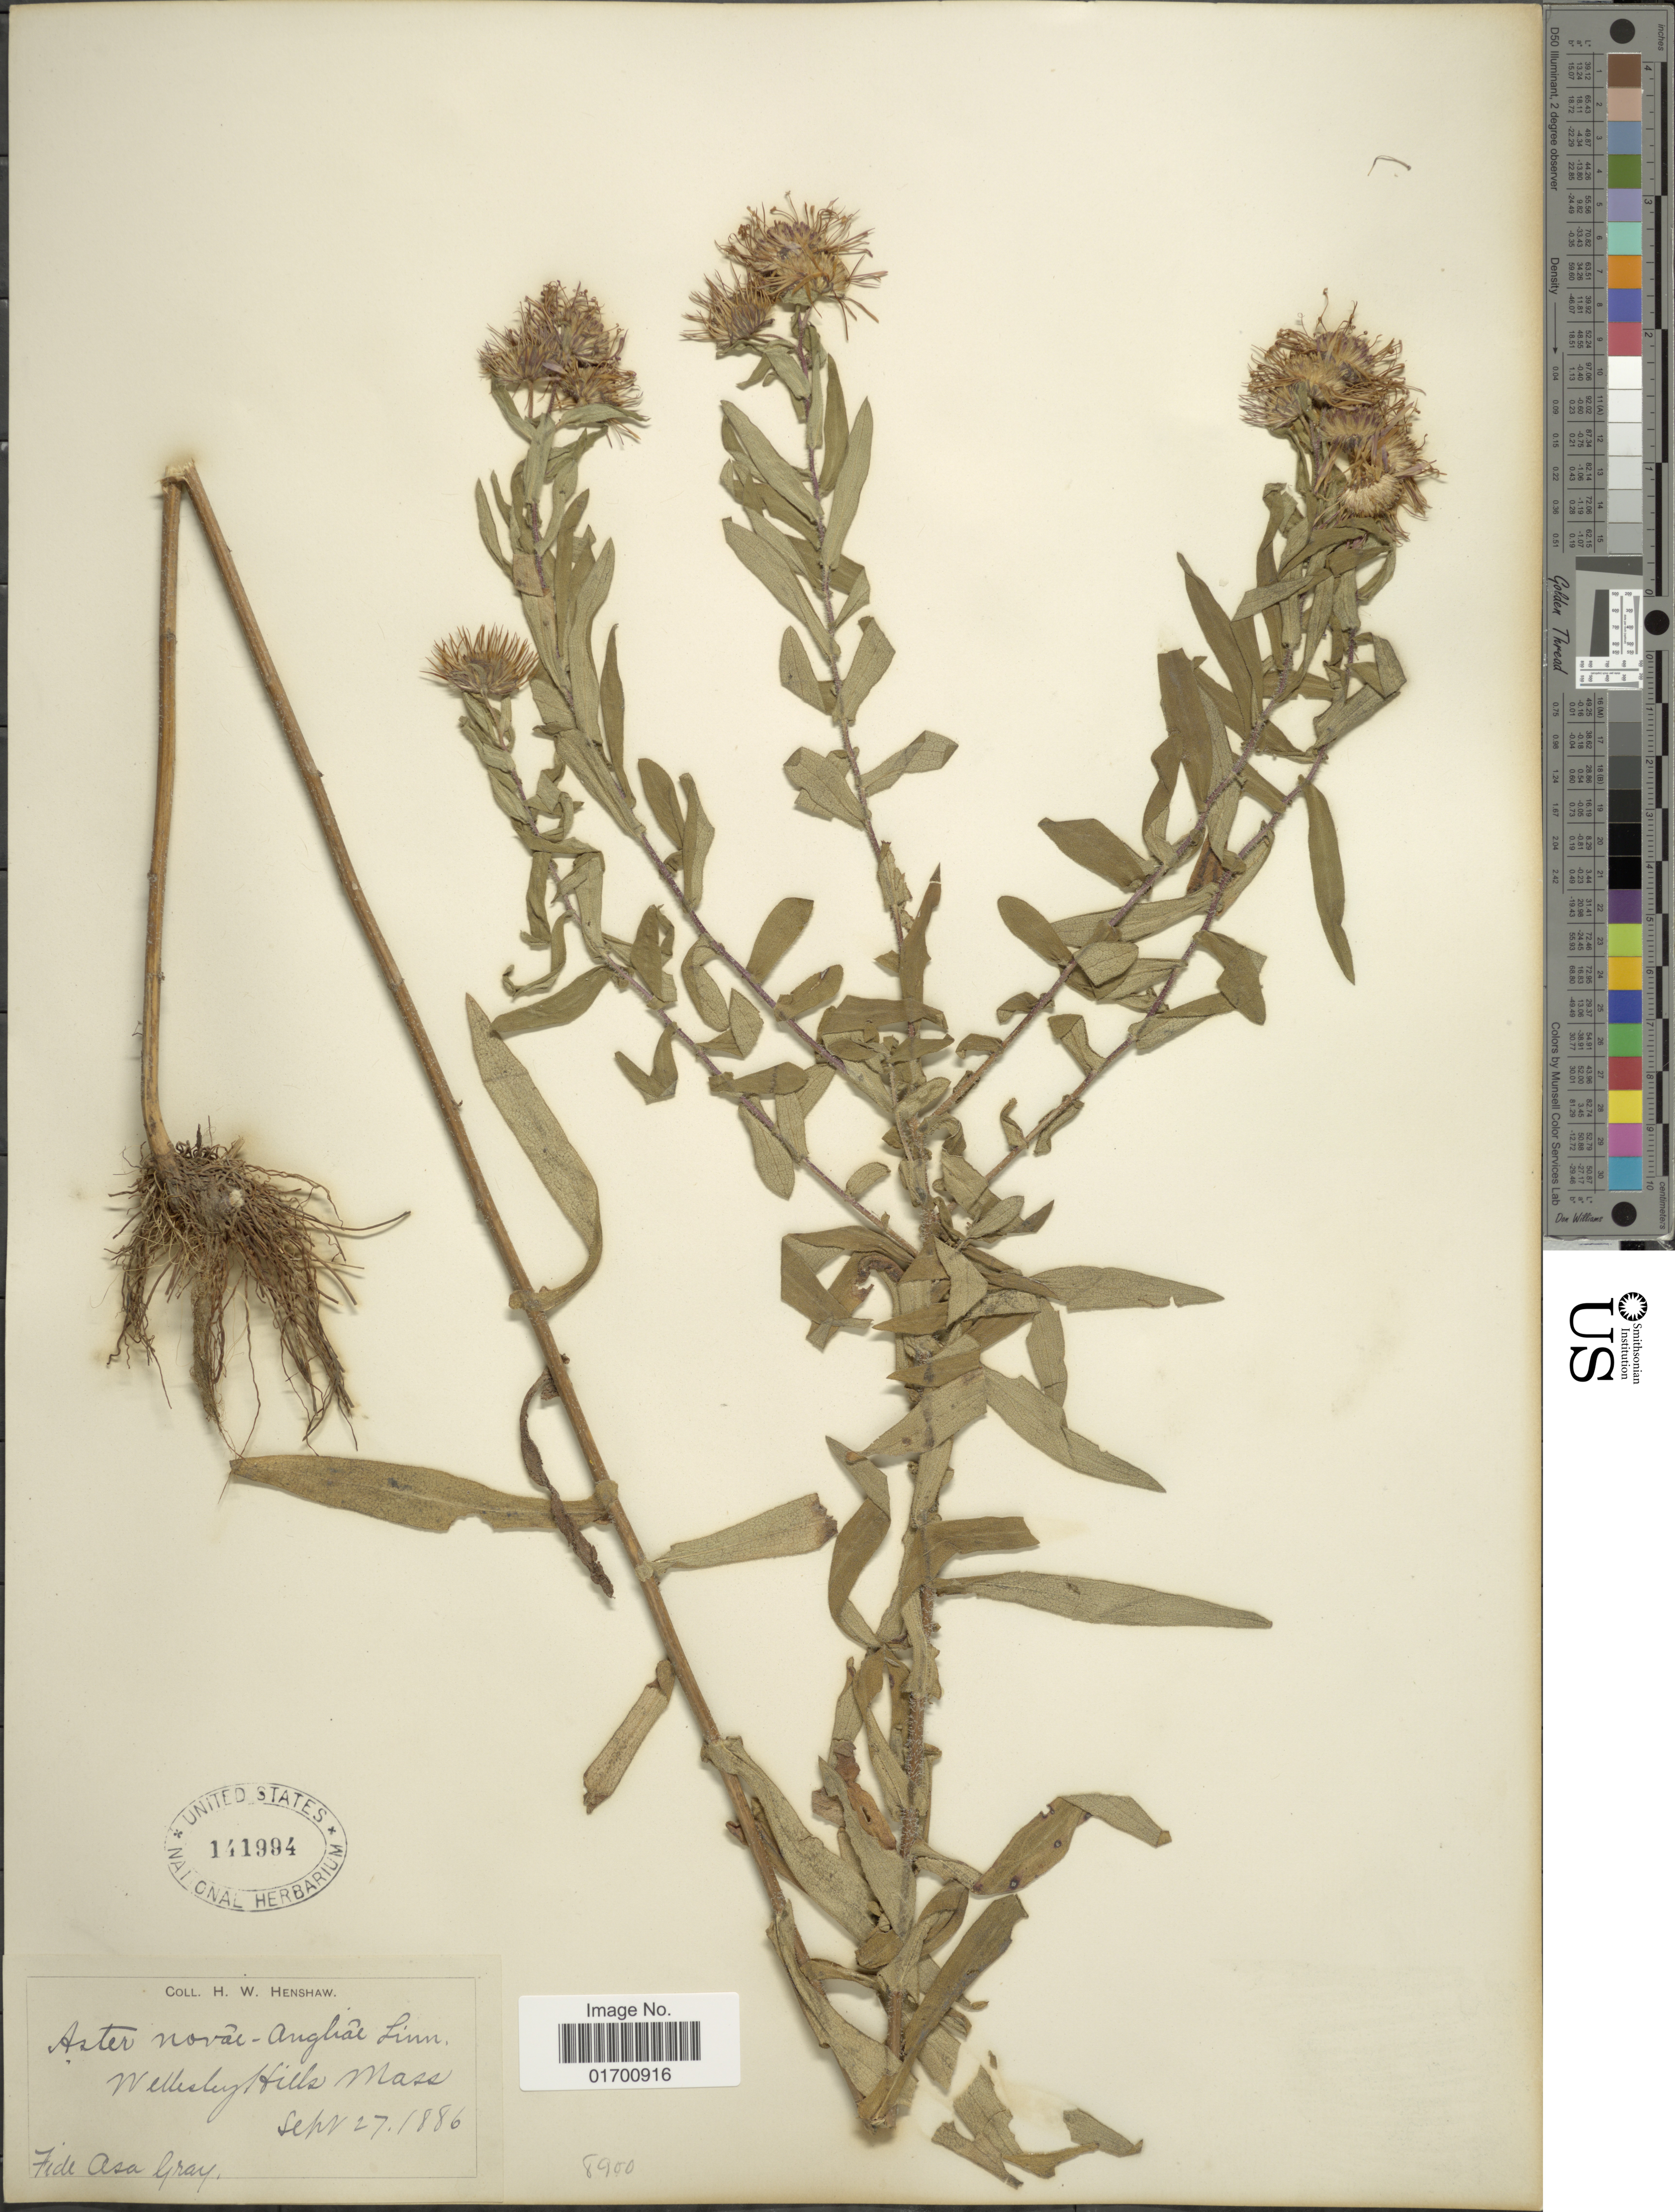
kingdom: Plantae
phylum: Tracheophyta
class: Magnoliopsida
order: Asterales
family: Asteraceae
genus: Symphyotrichum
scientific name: Symphyotrichum novae-angliae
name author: (L.) G.L. Nesom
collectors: H. Henshaw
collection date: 1886-09-27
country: United States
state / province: Massachusetts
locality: Wellesley Hills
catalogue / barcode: US 141994